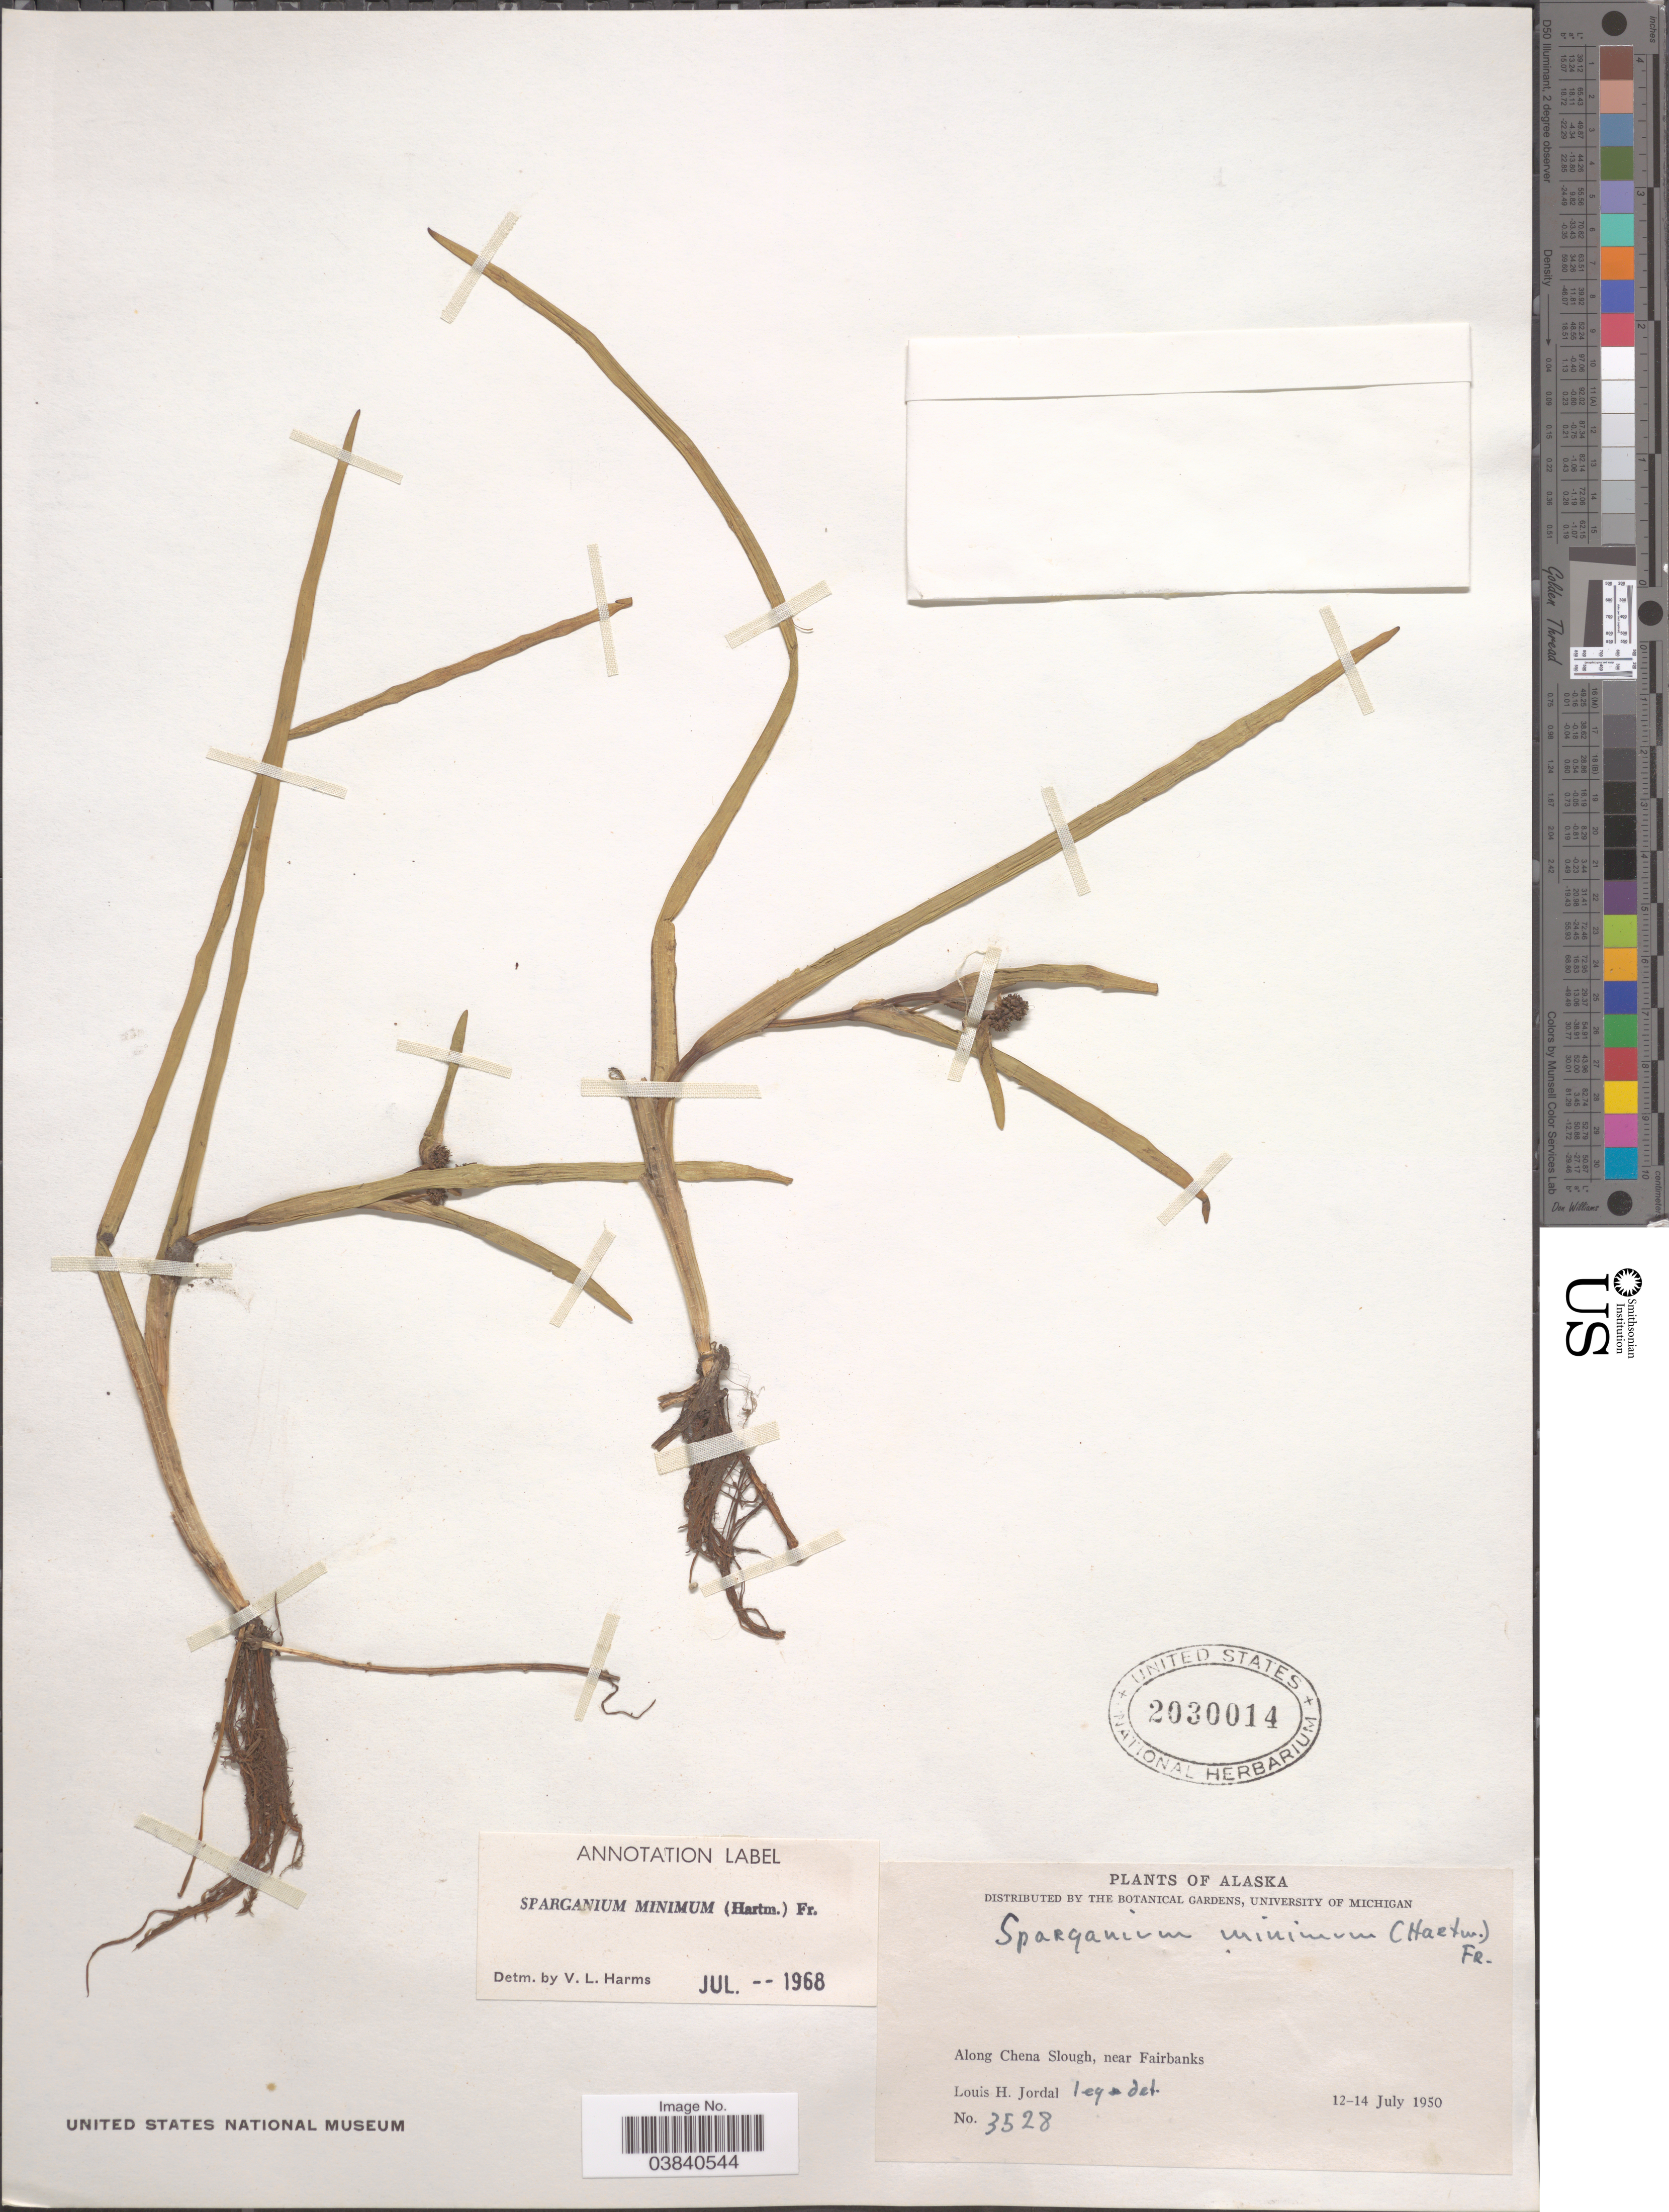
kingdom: Plantae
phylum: Tracheophyta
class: Liliopsida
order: Poales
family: Typhaceae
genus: Sparganium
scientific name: Sparganium minimum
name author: Wallr.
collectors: L. Jordal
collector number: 3528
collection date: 1950-07-12/1950-07-14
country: United States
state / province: Alaska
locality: Along Chena Slough, near Fairbanks.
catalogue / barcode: US 2030014